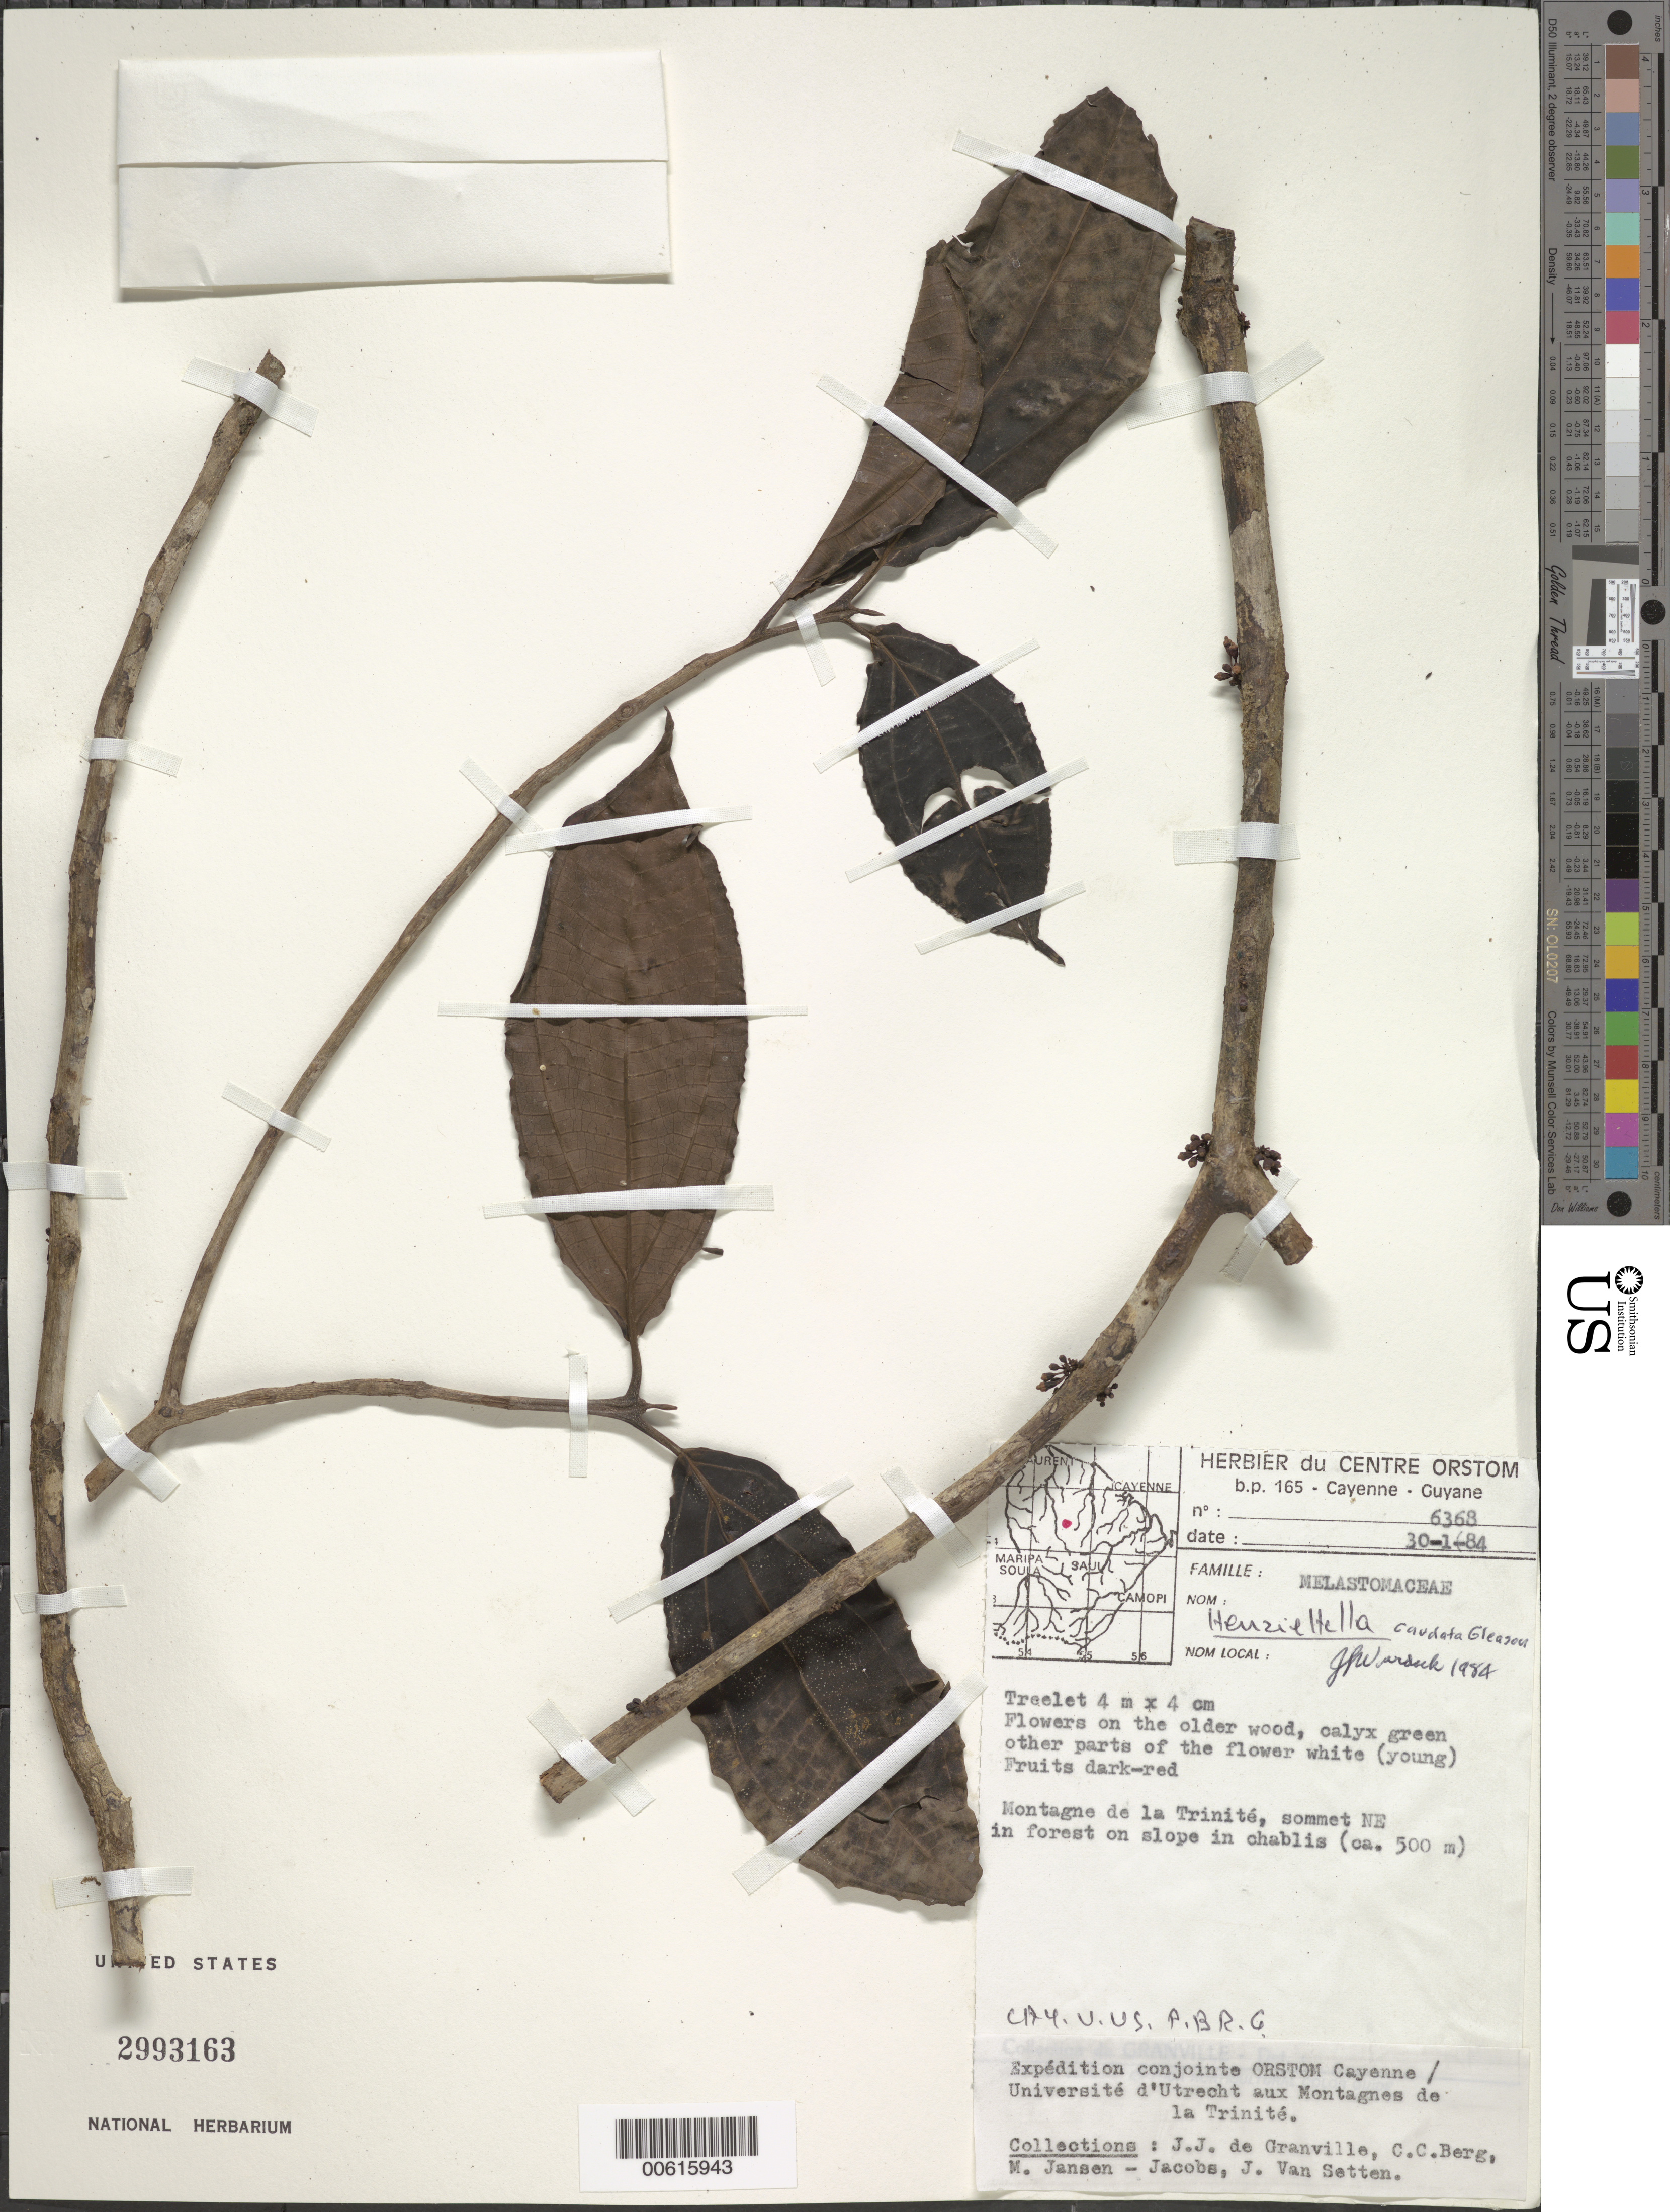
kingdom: Plantae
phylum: Tracheophyta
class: Magnoliopsida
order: Myrtales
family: Melastomataceae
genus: Henriettea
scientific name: Henriettea caudata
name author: (Gleason) Penneys et al.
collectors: J.-J. de Granville, C. C. Berg, M. J. Jansen-Jacobs & J. van Setten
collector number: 6368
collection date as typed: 30-Jan-84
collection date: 1984-01-30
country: French Guiana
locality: Montagnes de la Trinité, sommet NE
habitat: Forest on slope in chablis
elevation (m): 500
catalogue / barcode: US 2993163